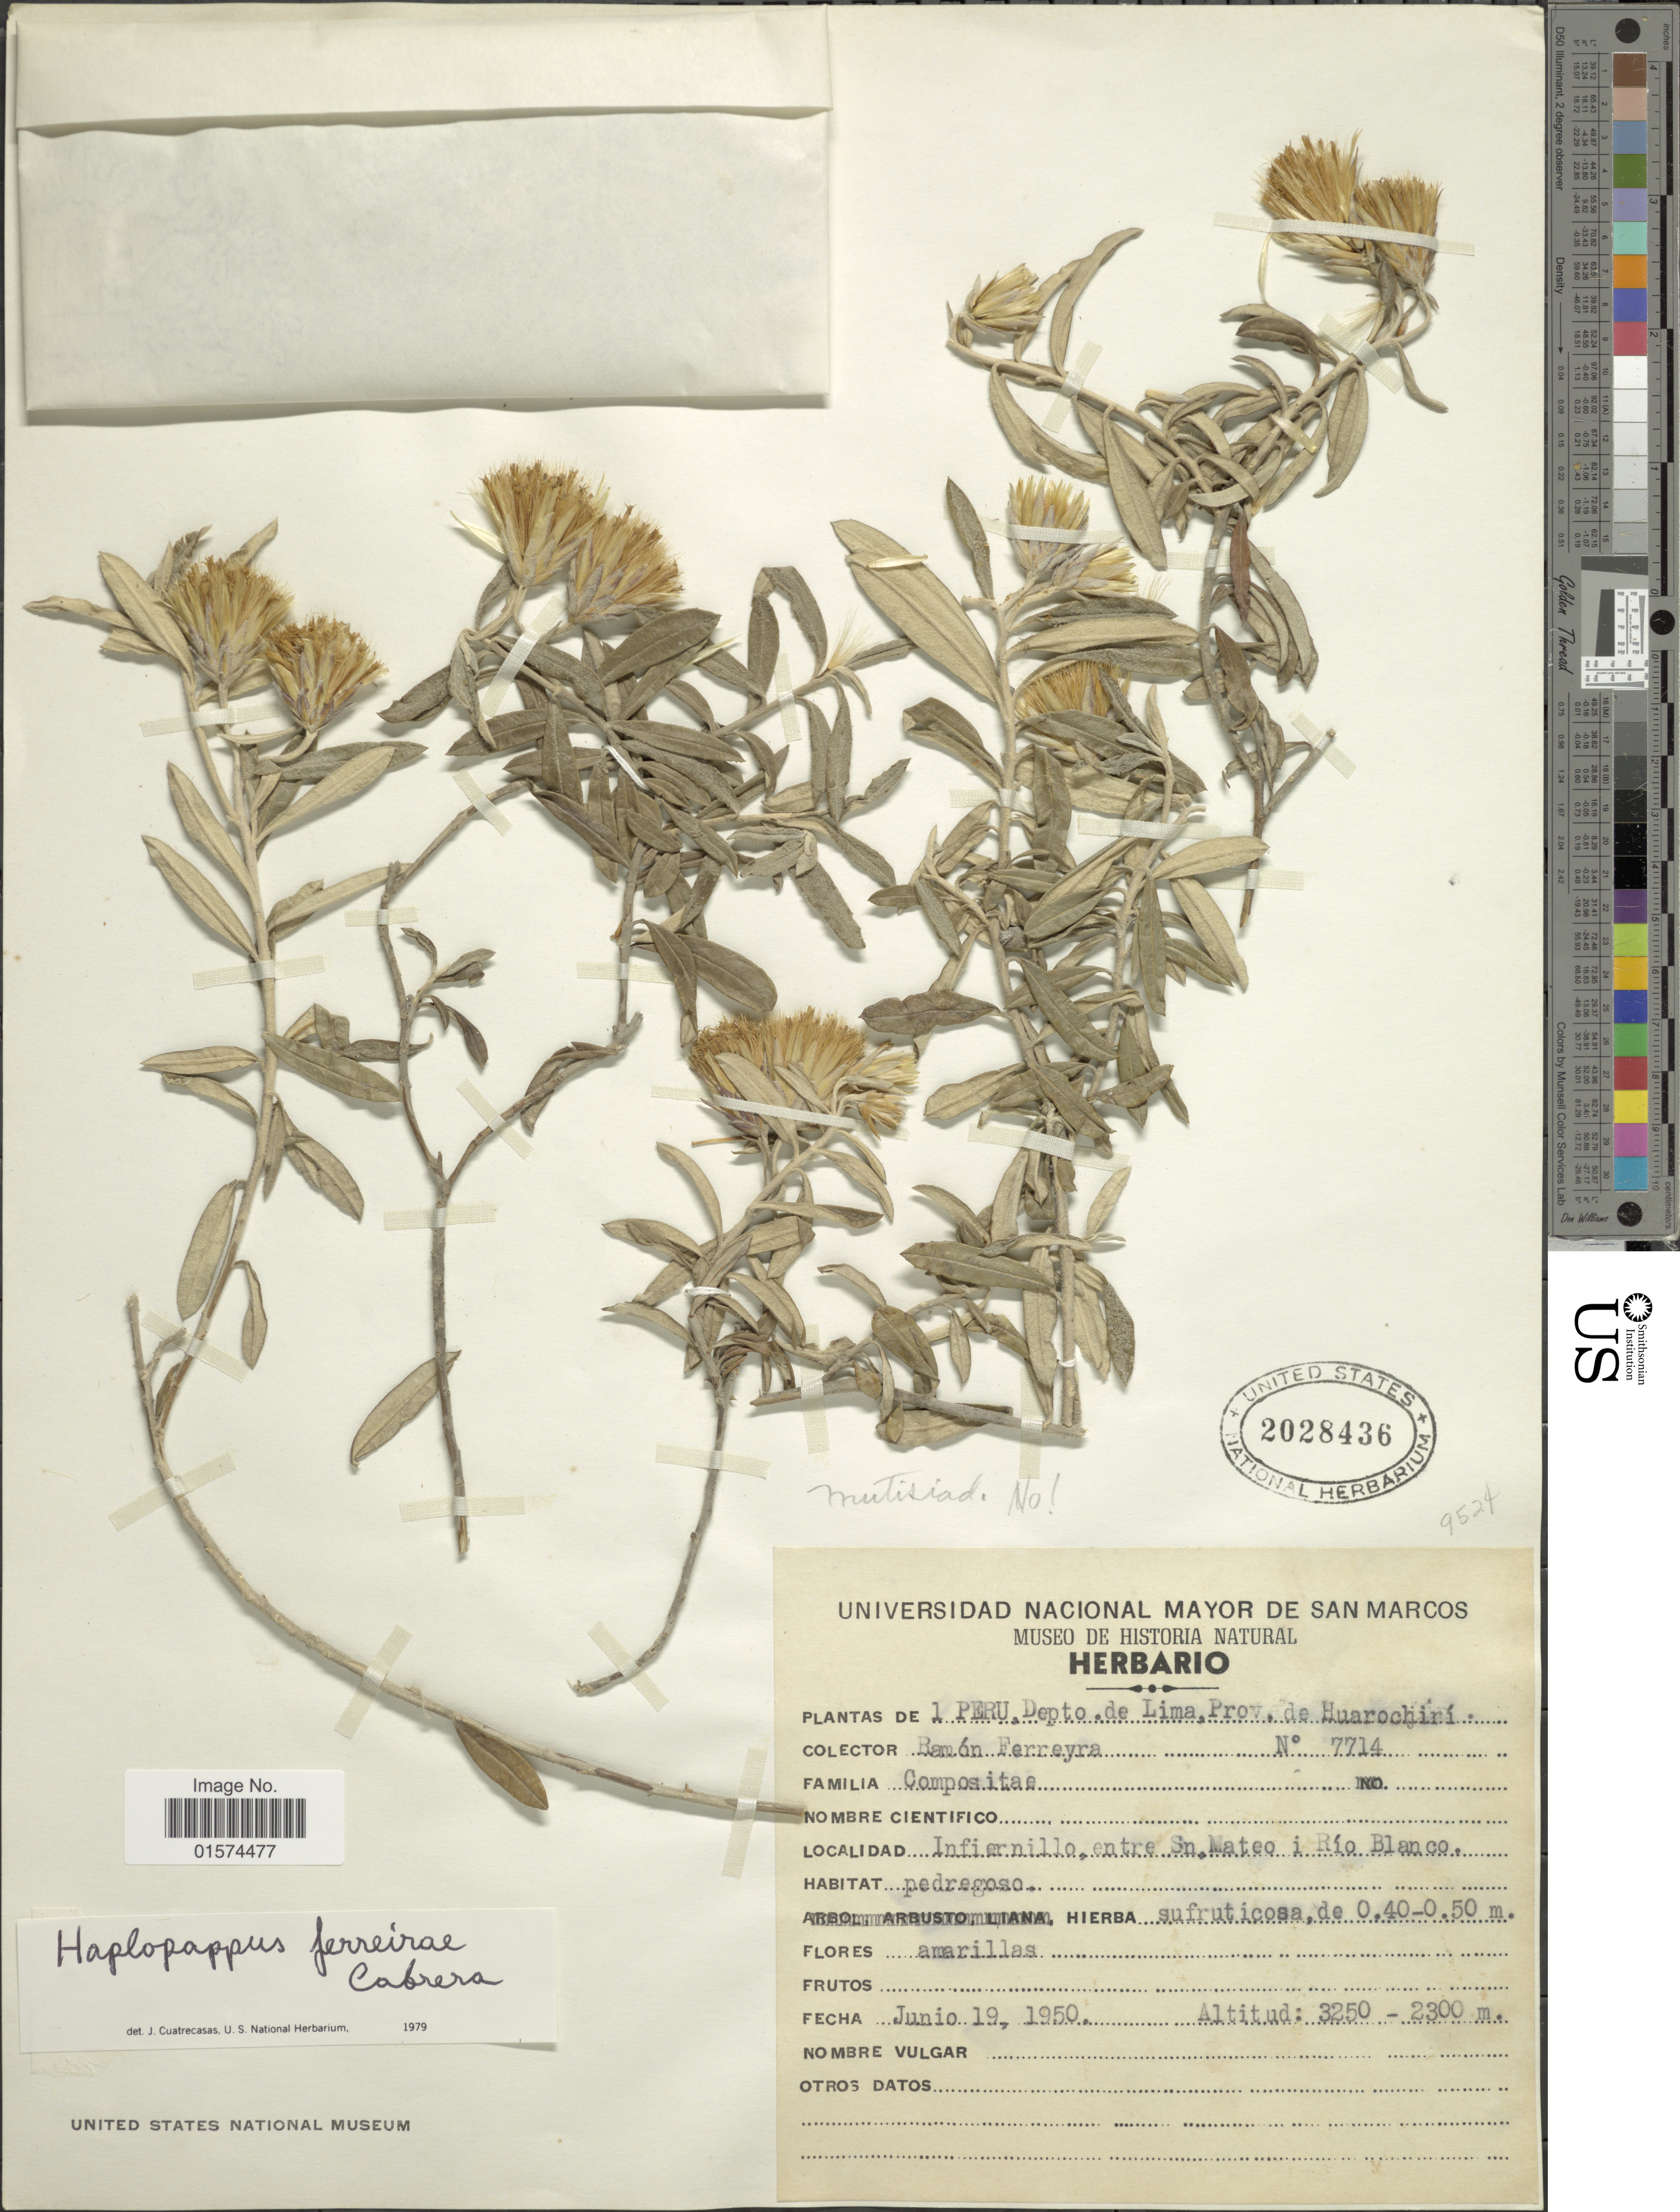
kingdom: Plantae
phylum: Tracheophyta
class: Magnoliopsida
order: Asterales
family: Asteraceae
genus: Haplopappus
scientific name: Haplopappus ferrisiae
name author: S.F. Blake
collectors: R. A. Ferreyra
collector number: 7714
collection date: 1950-06-19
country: Peru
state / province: Lima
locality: Prov. de Huarochirí, Infiernillo, entre Sn. Mateo i Río Blanco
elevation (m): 2300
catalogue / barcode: US 2028436